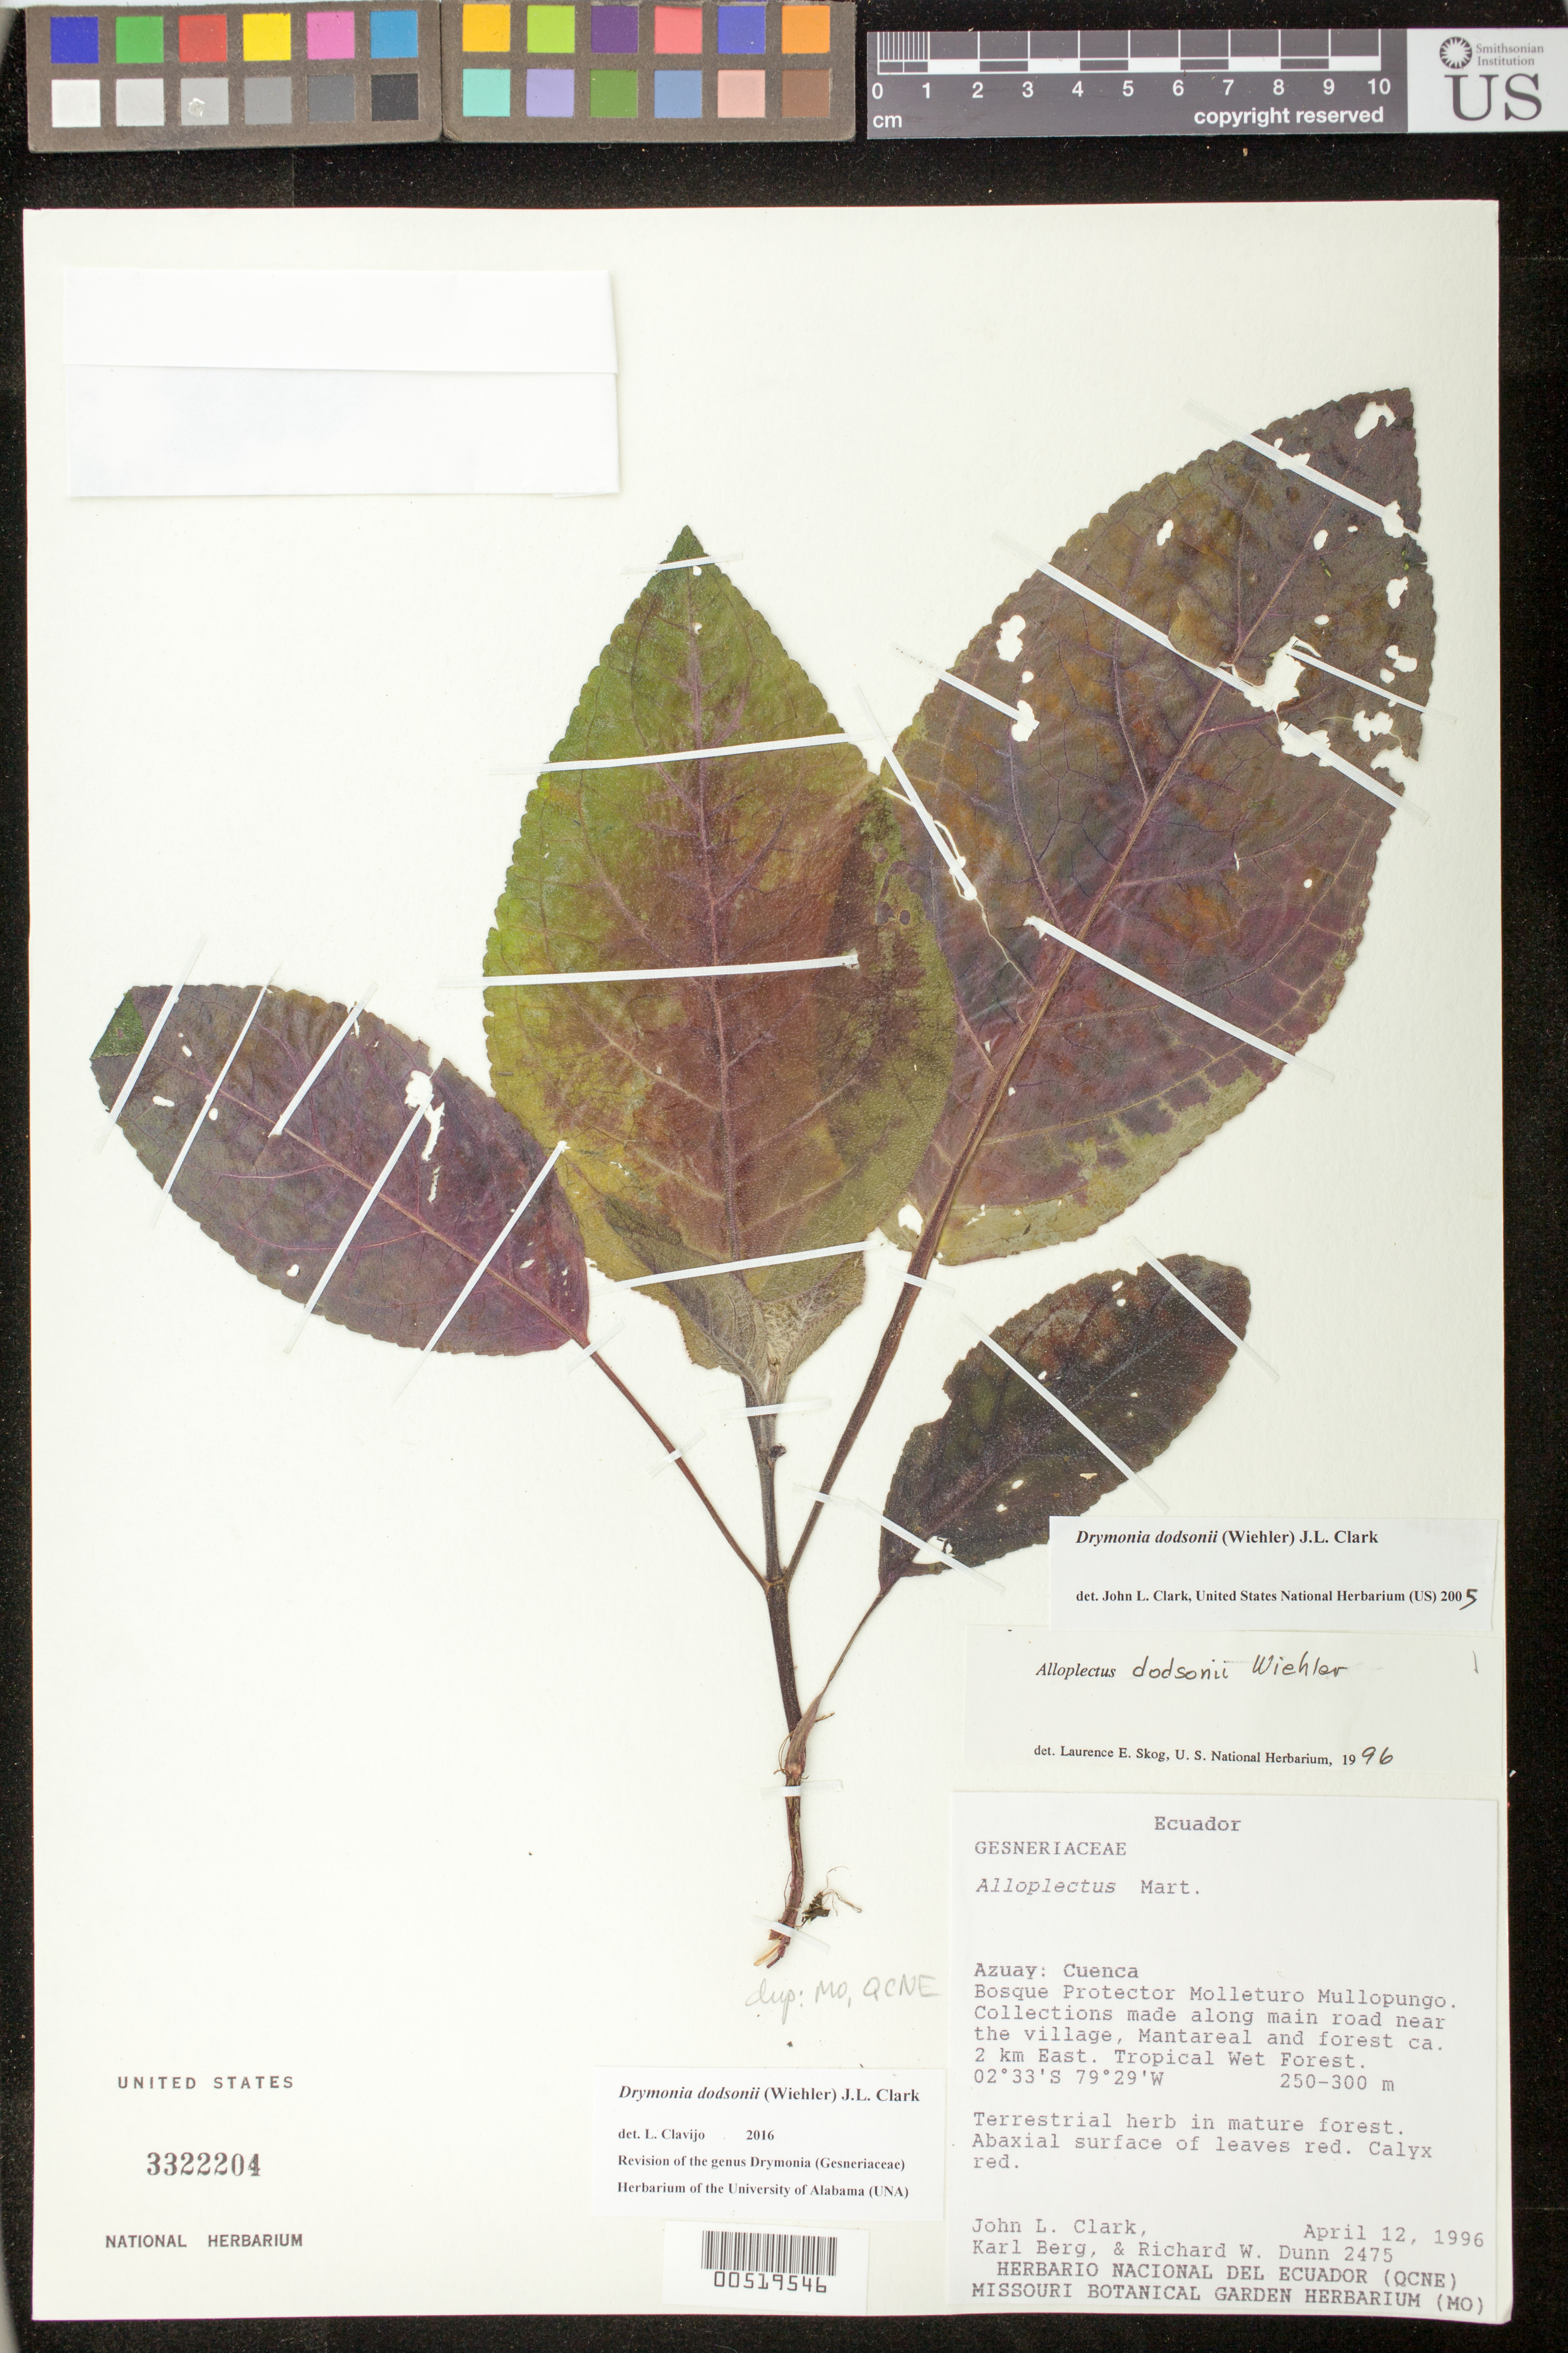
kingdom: Plantae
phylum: Tracheophyta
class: Magnoliopsida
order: Lamiales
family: Gesneriaceae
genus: Drymonia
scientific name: Drymonia dodsonii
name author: (Wiehler) J.L. Clark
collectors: J. L. Clark, K. Berg & R. Dunn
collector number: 2475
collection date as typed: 12 Apr 1996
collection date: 1996-04-12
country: Ecuador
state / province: Azuay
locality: Cuenca; Bosque Protector Molleturo Mullopungo; along main road near the village, Mantareal and forest ca. 2 km E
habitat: Tropical wet forest; in mature forest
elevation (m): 250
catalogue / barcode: US 3322204